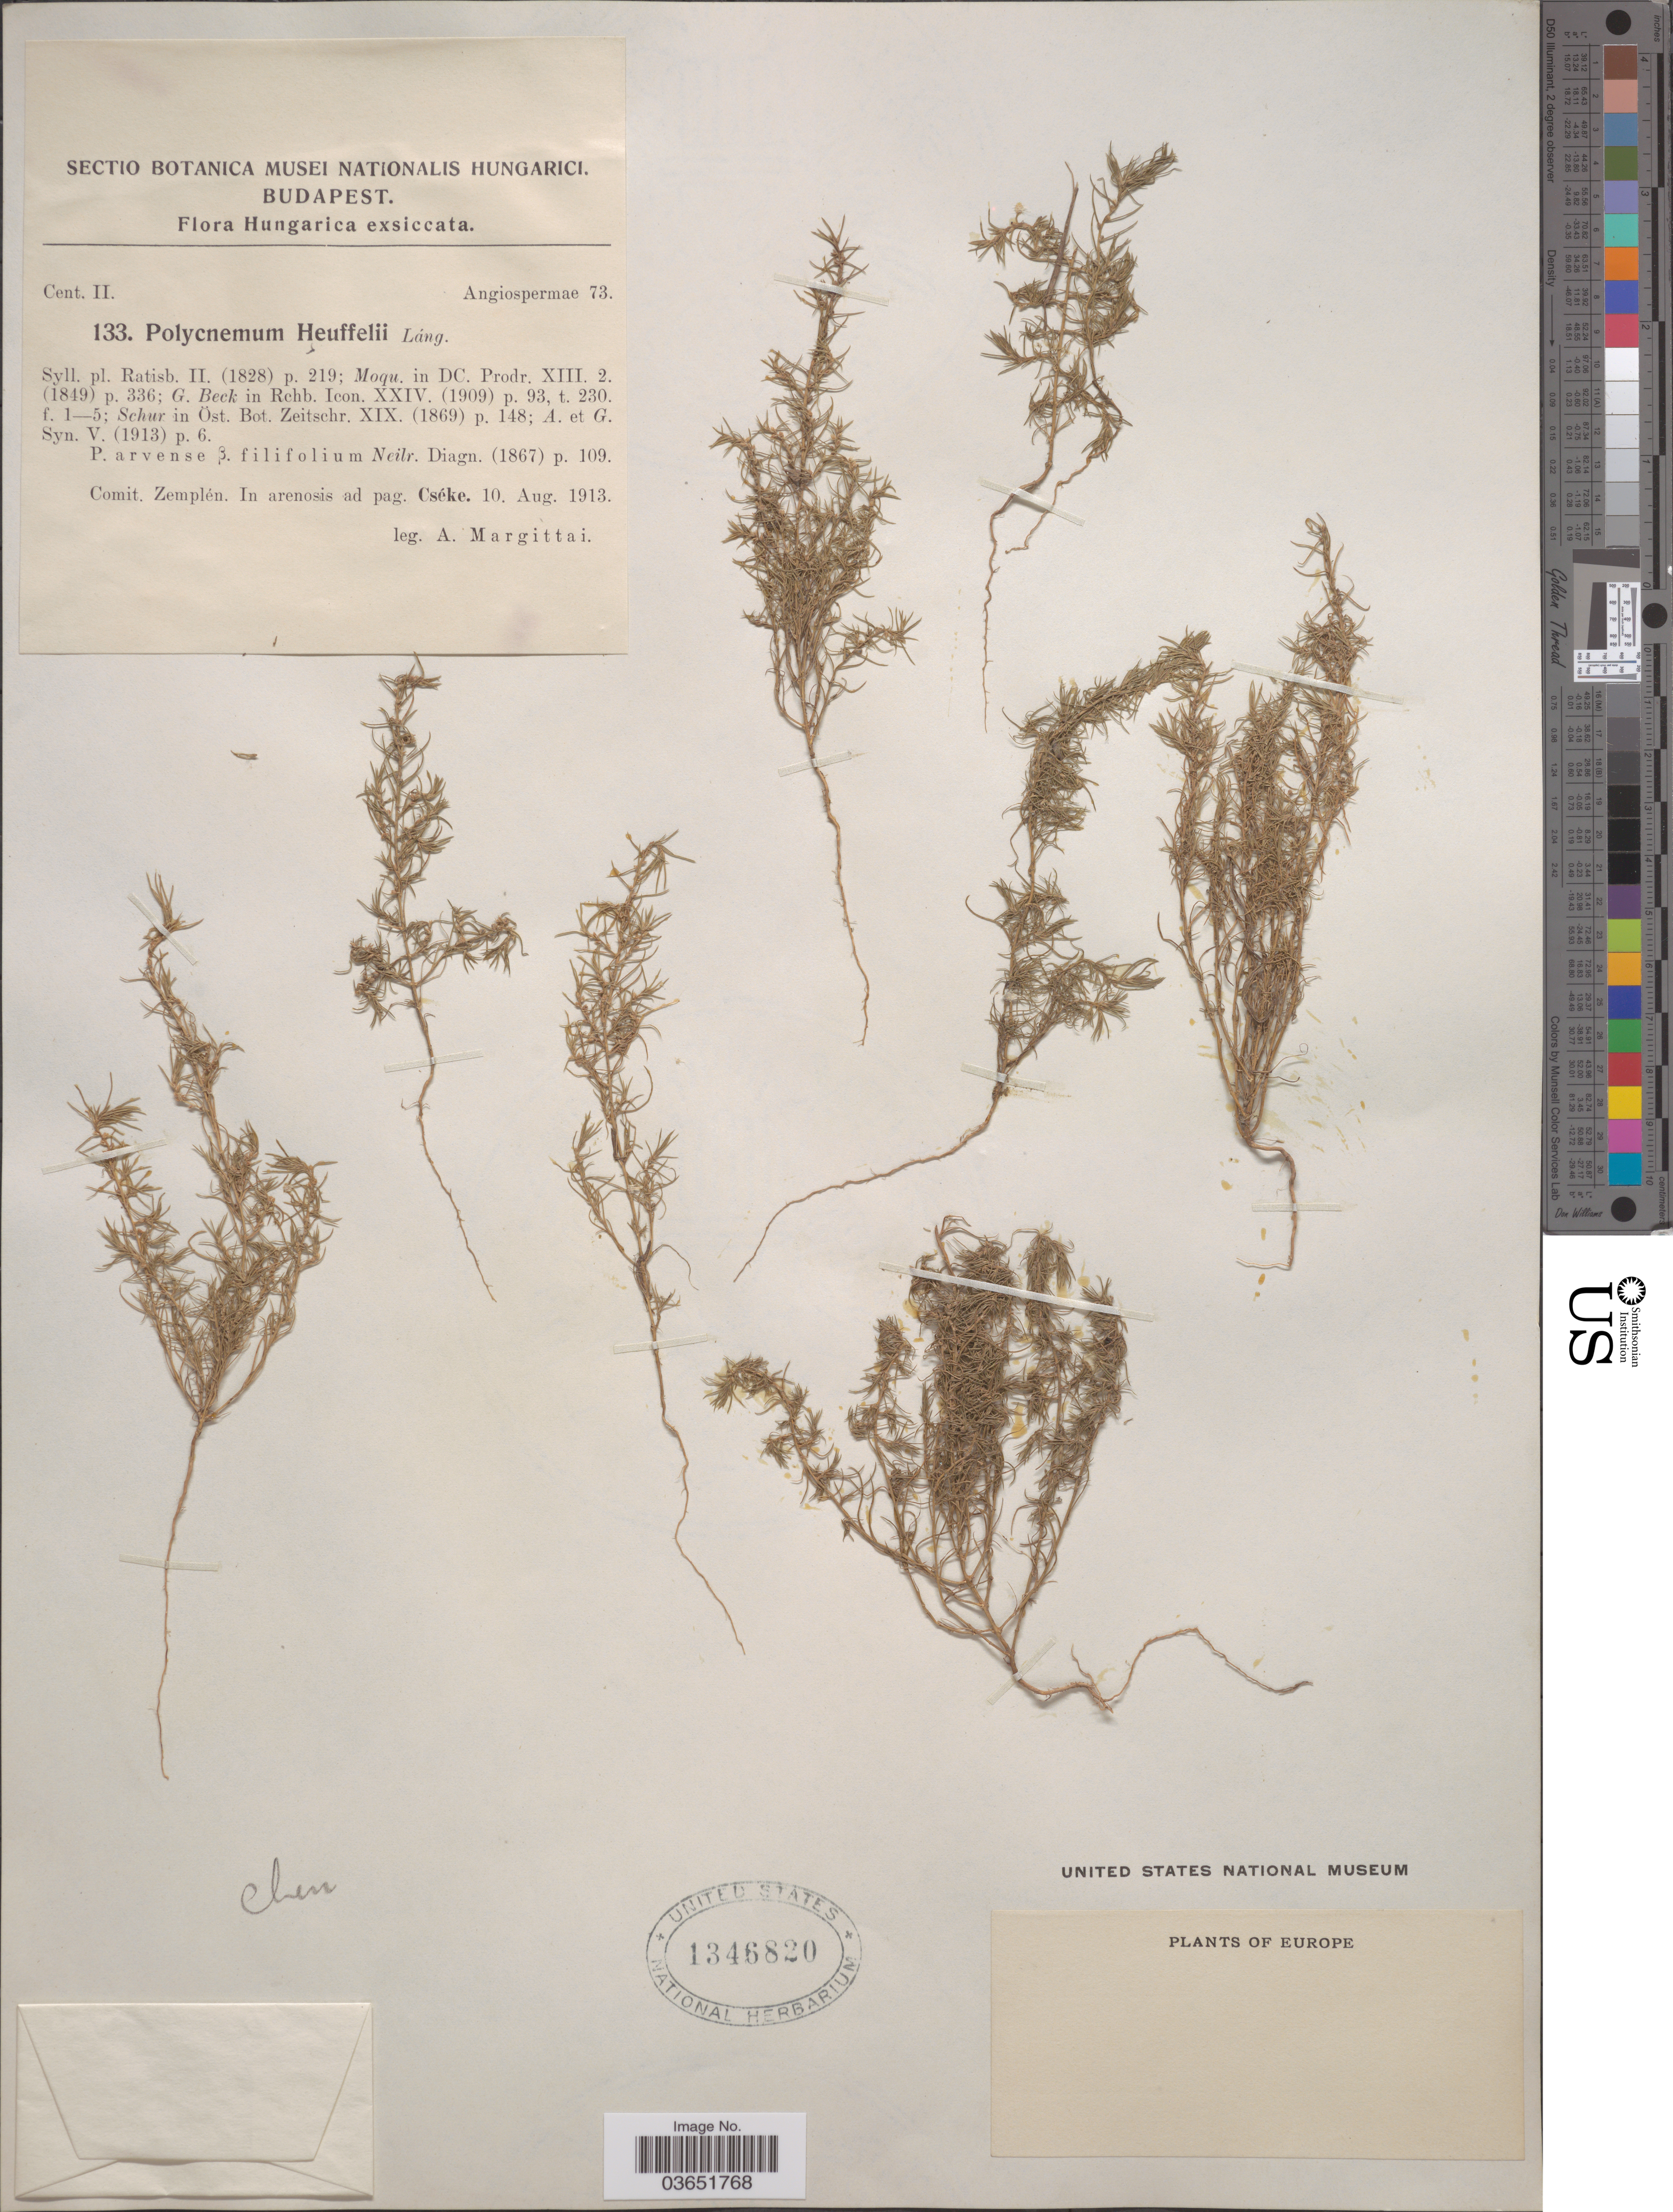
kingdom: Plantae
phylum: Tracheophyta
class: Magnoliopsida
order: Caryophyllales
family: Amaranthaceae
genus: Polycnemum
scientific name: Polycnemum heuffelii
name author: Láng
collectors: A. Margittai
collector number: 133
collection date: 1913-08-10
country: Hungary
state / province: Borsod-Abaúj-Zemplén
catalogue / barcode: US 1346820